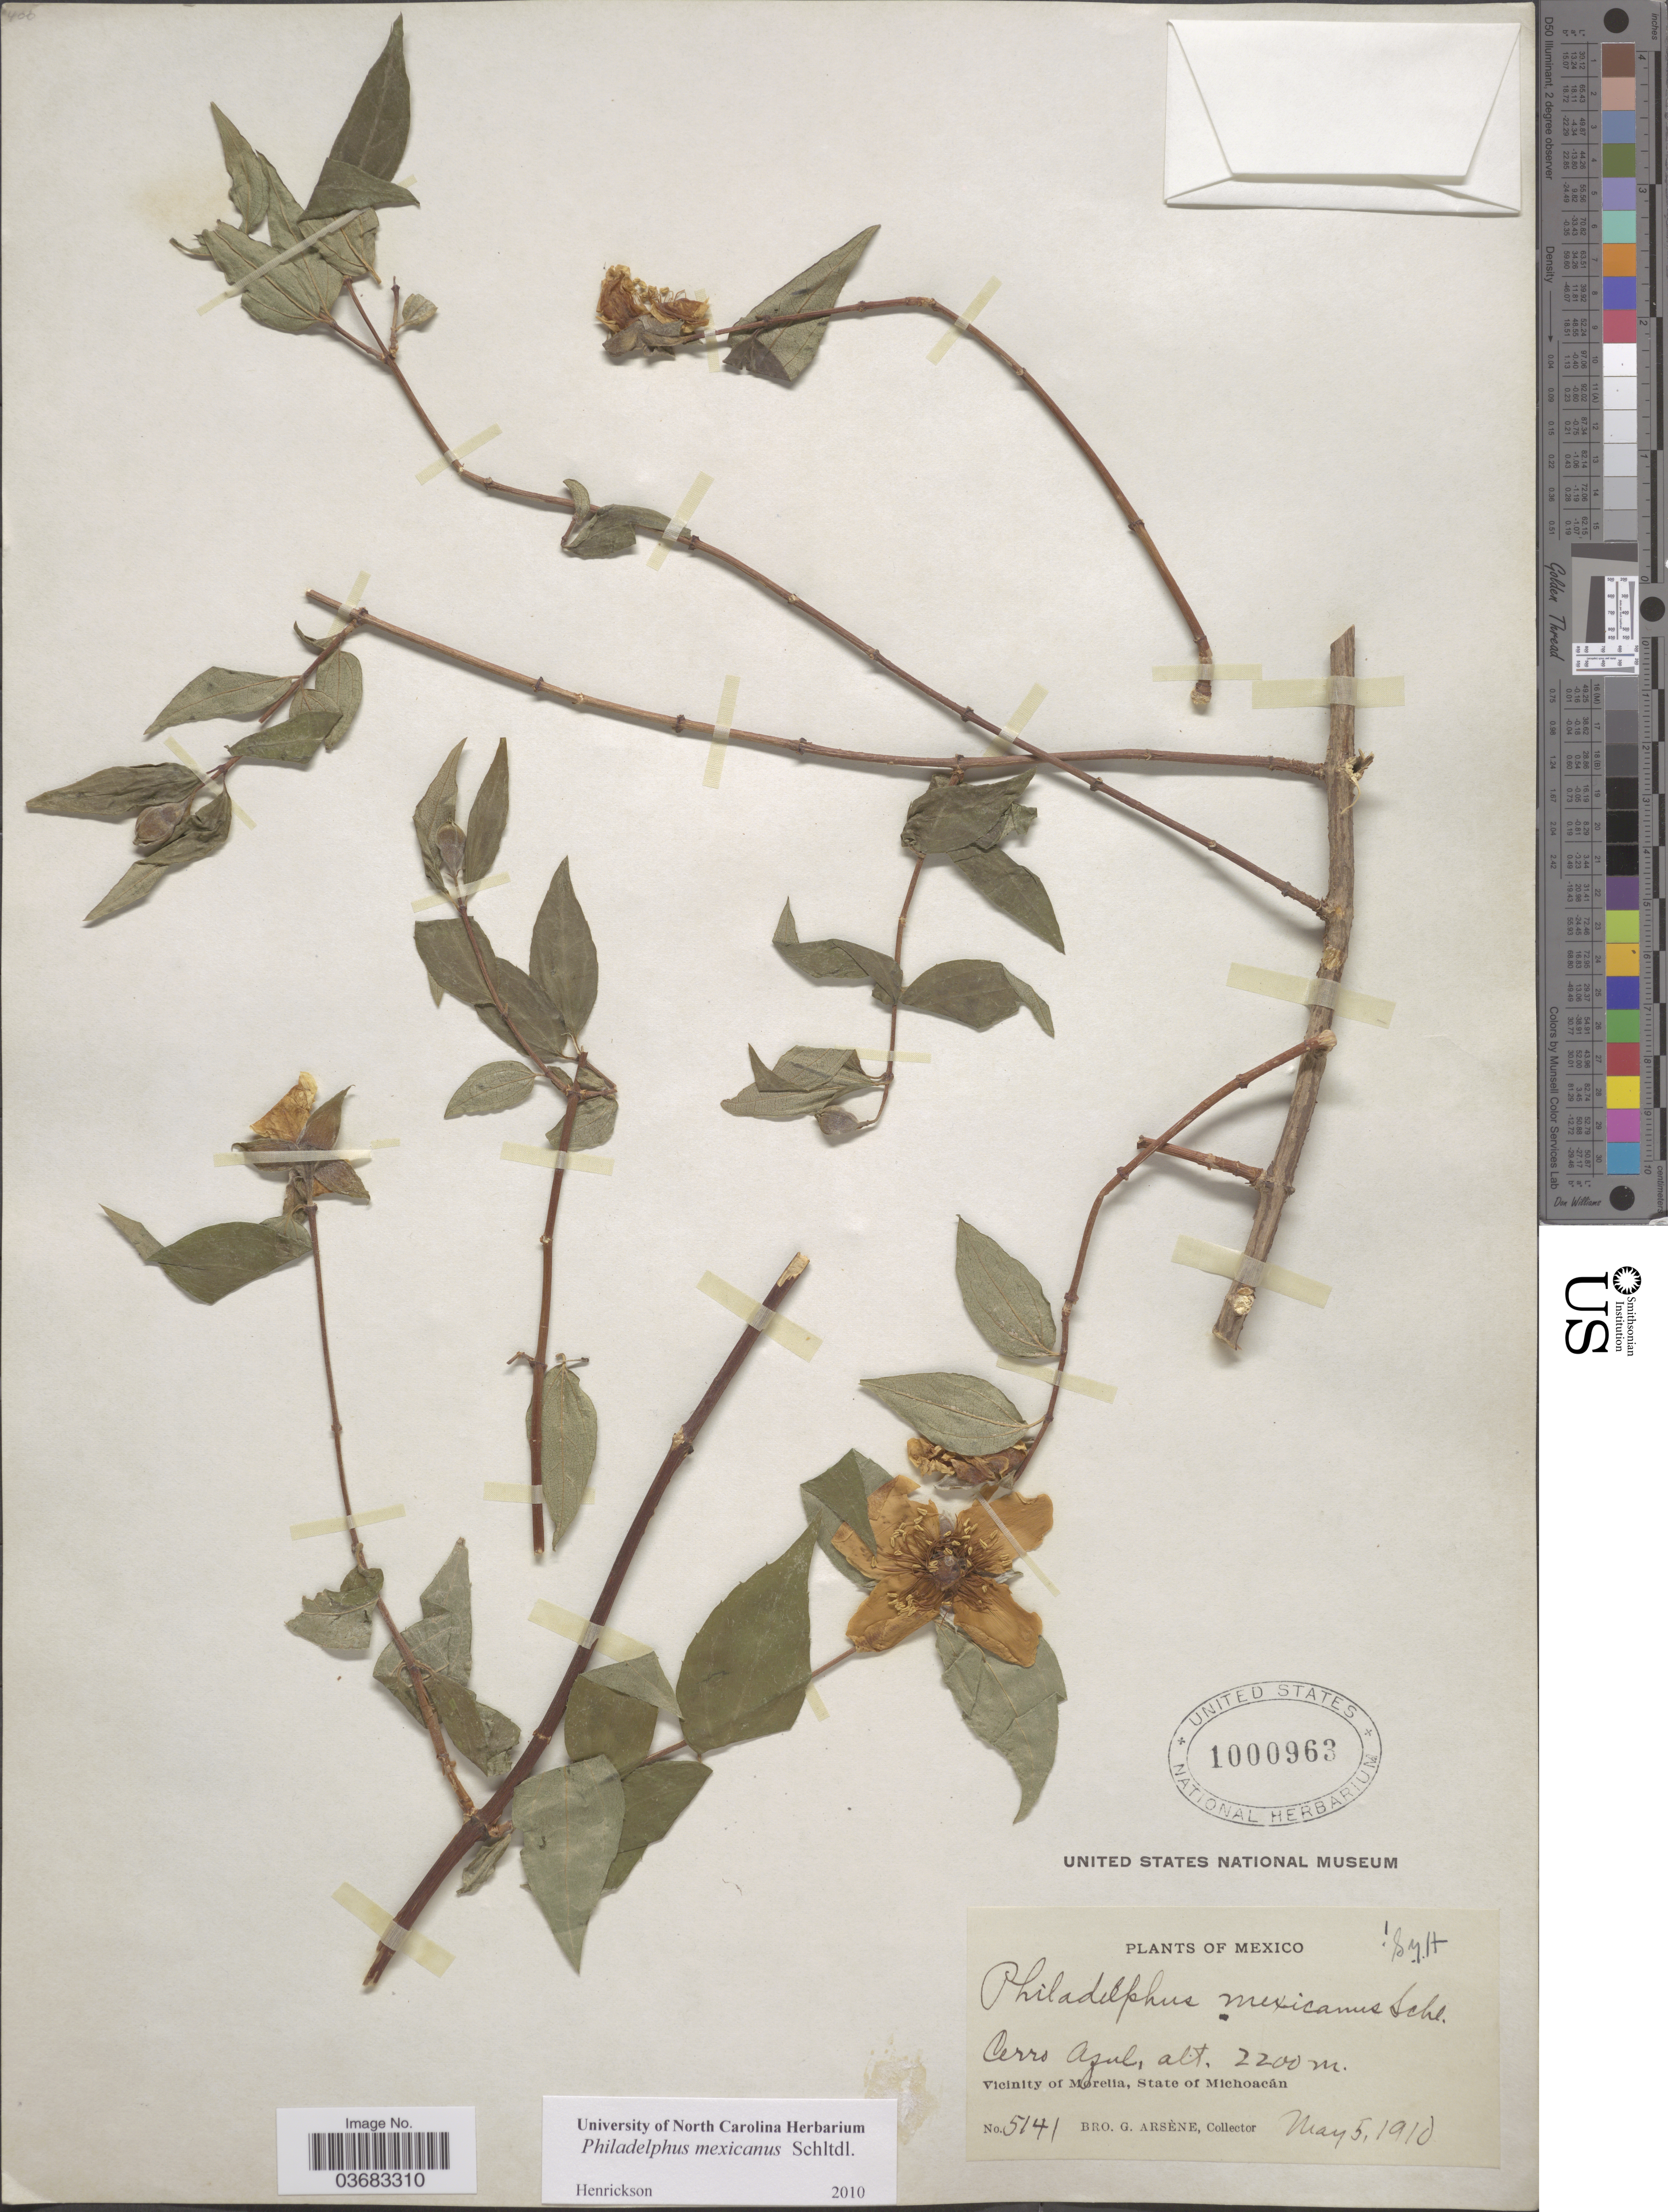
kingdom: Plantae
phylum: Tracheophyta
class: Magnoliopsida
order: Cornales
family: Hydrangeaceae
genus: Philadelphus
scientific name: Philadelphus mexicanus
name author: Schltdl.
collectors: Bro. G. Arsène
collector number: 5141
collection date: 1910-05-05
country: Mexico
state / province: Michoacán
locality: Cerro Azul. Vicinity of Morelia.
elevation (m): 2200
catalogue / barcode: US 1000963